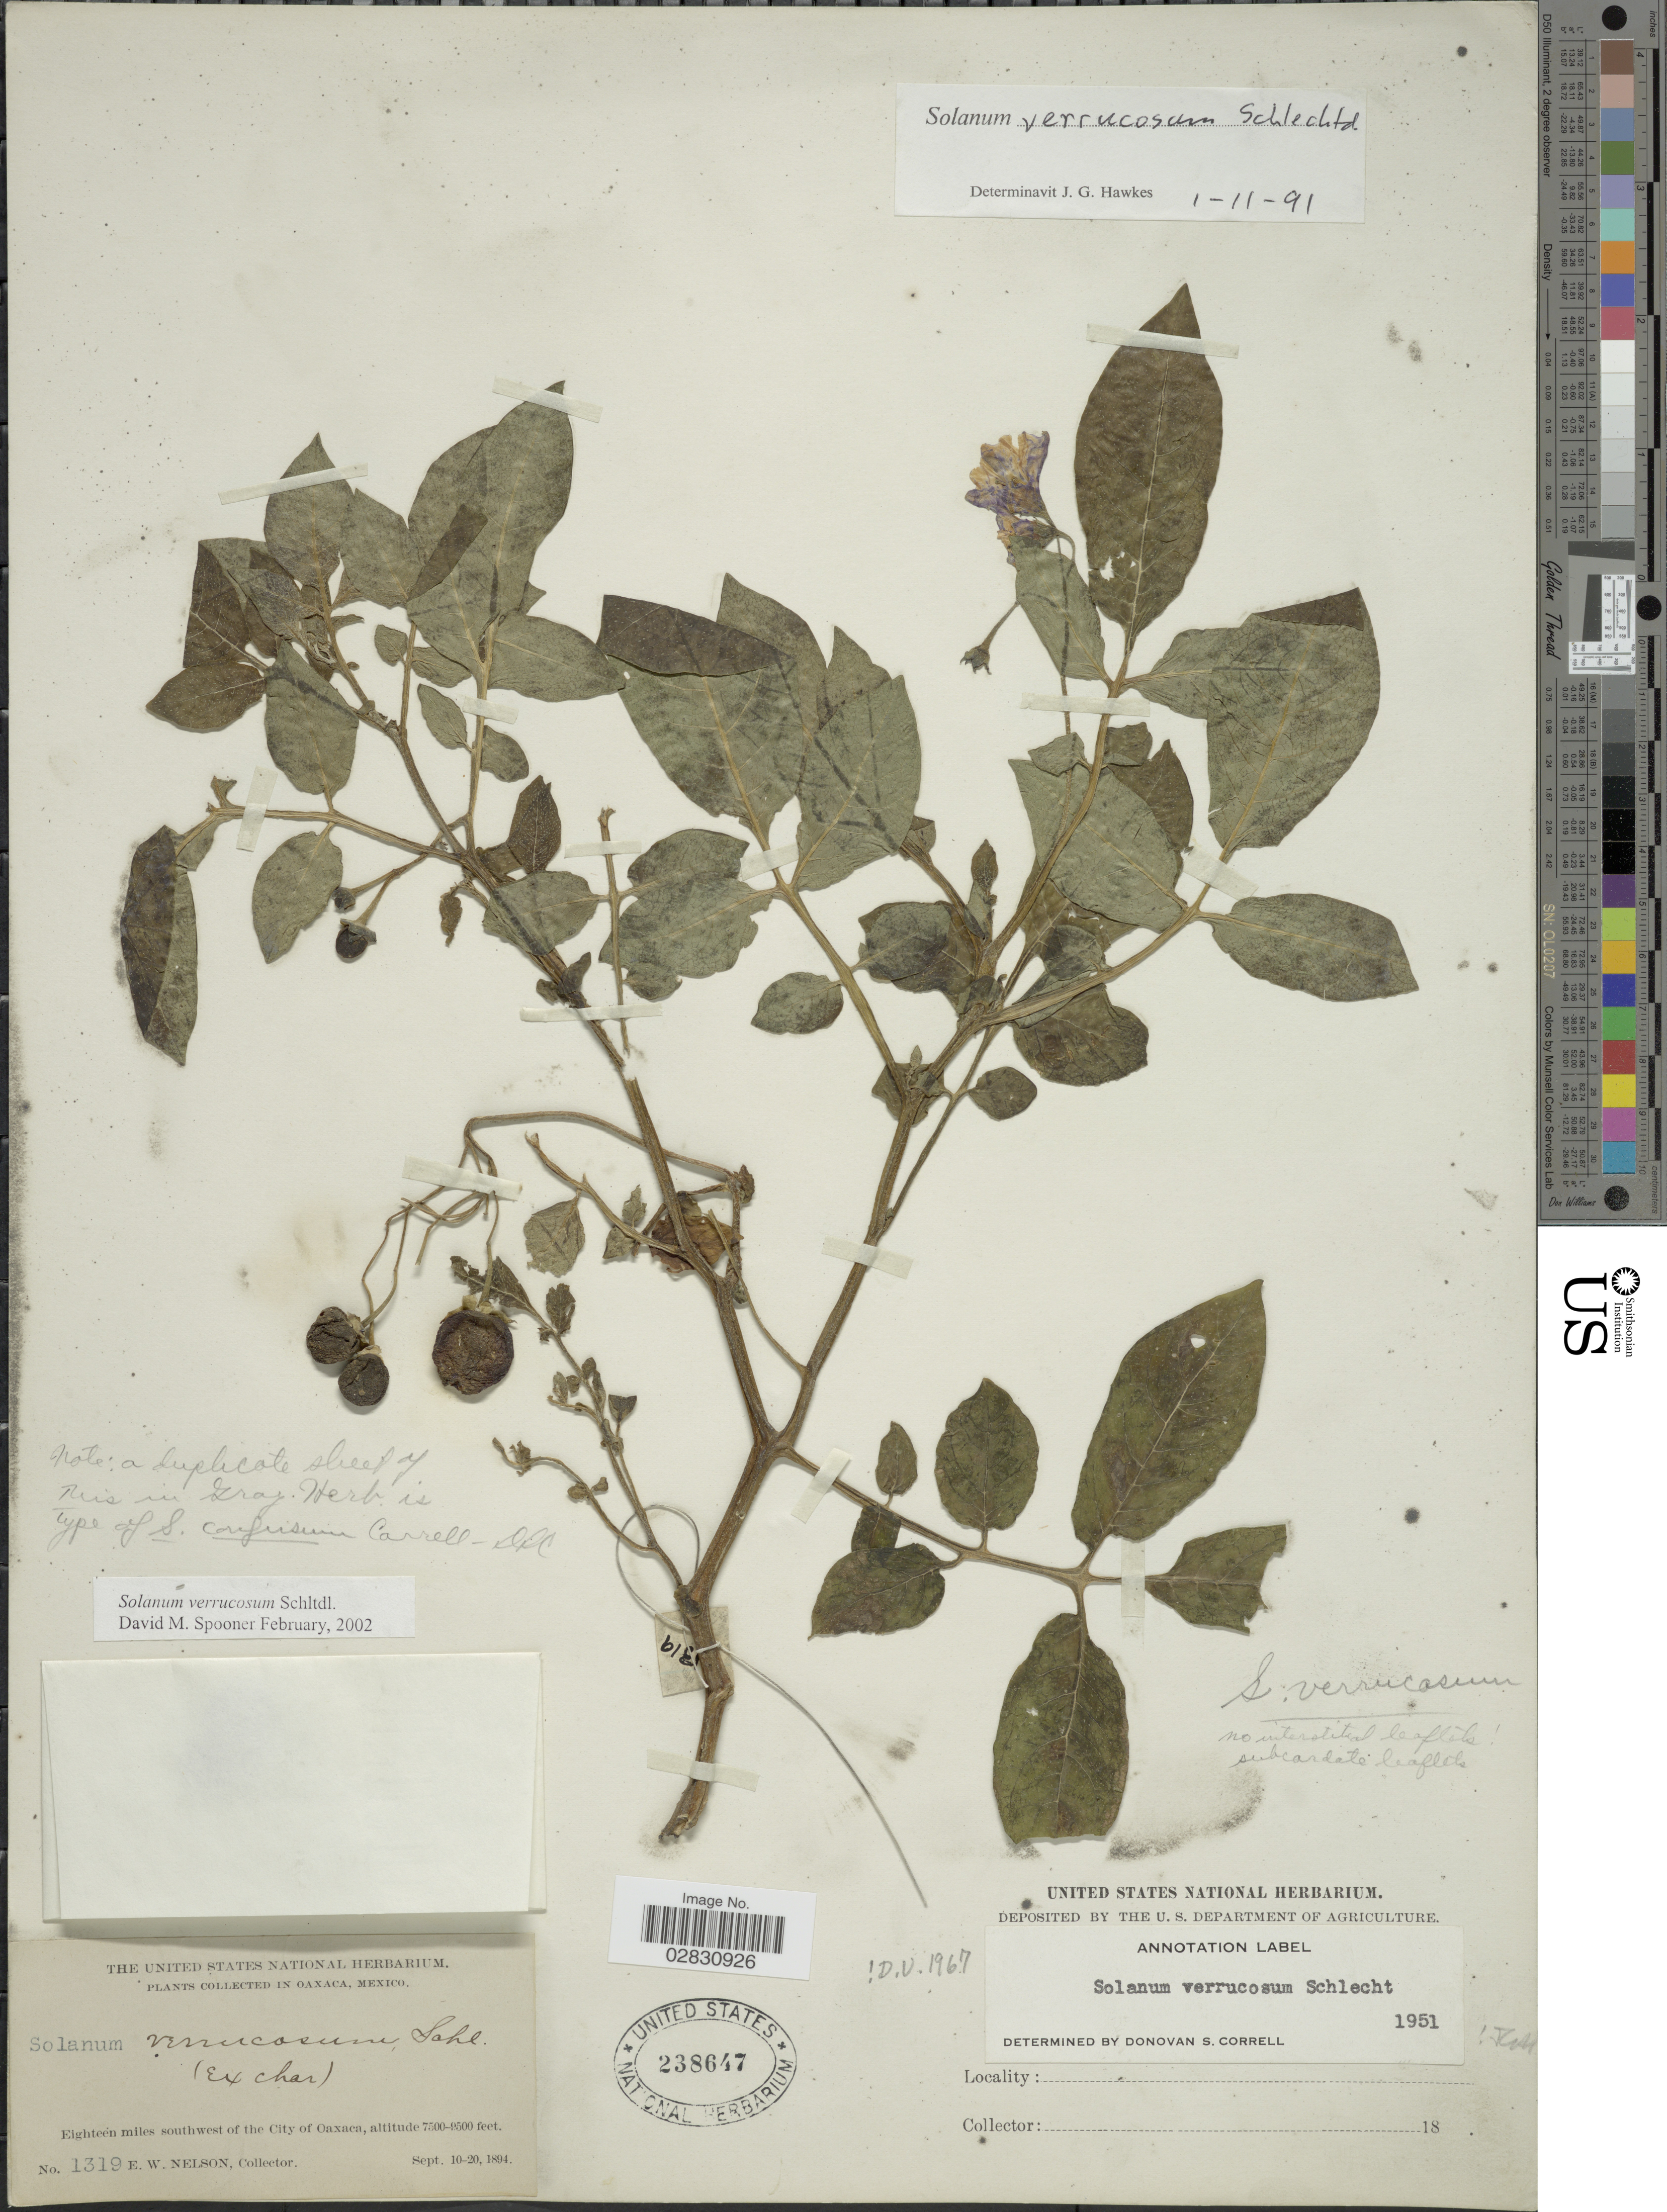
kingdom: Plantae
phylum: Tracheophyta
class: Magnoliopsida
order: Solanales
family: Solanaceae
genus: Solanum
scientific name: Solanum verrucosum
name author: Schltdl.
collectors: E. W. Nelson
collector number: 1319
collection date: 1894-09-10/1894-09-20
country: Mexico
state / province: Oaxaca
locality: Eighteen miles southwest of the City of Oaxaca.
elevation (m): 2286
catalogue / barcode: US 238647